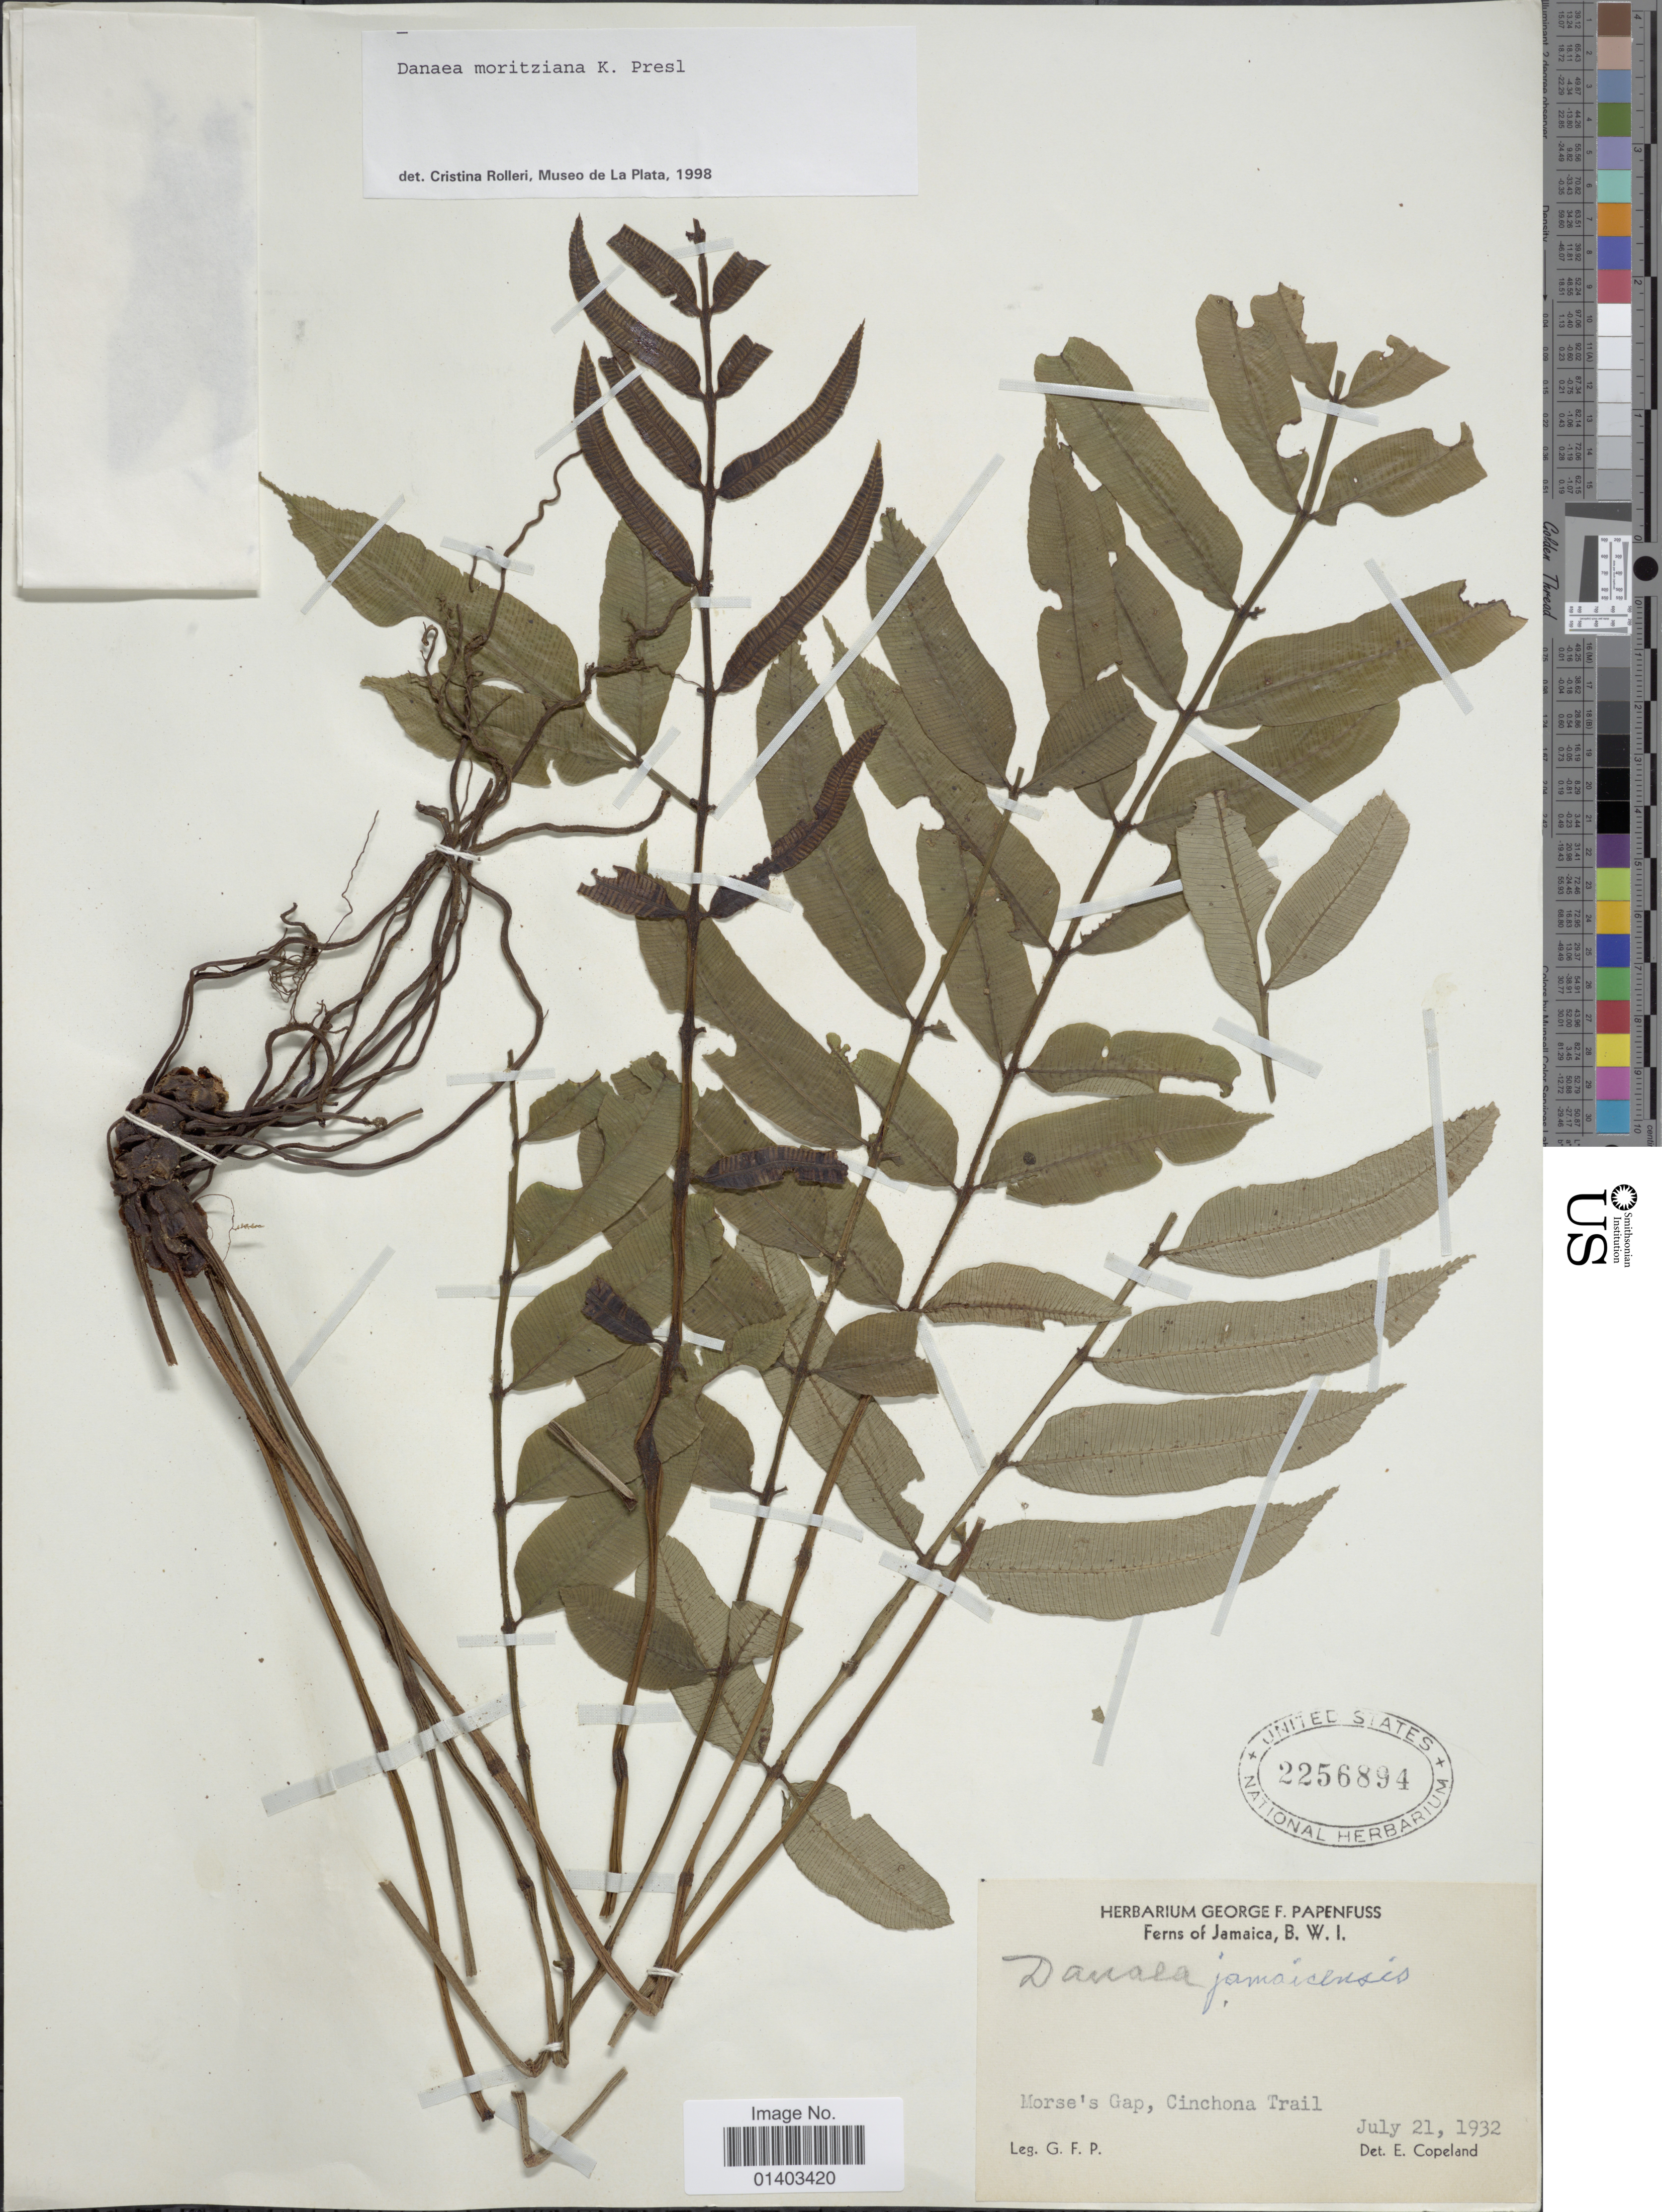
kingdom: Plantae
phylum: Tracheophyta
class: Polypodiopsida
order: Marattiales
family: Marattiaceae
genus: Danaea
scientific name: Danaea moritziana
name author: C. Presl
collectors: G. Papenfuss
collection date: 1932-07-21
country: Jamaica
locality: Morse's Gap, Cinchona Trail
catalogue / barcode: US 2256894